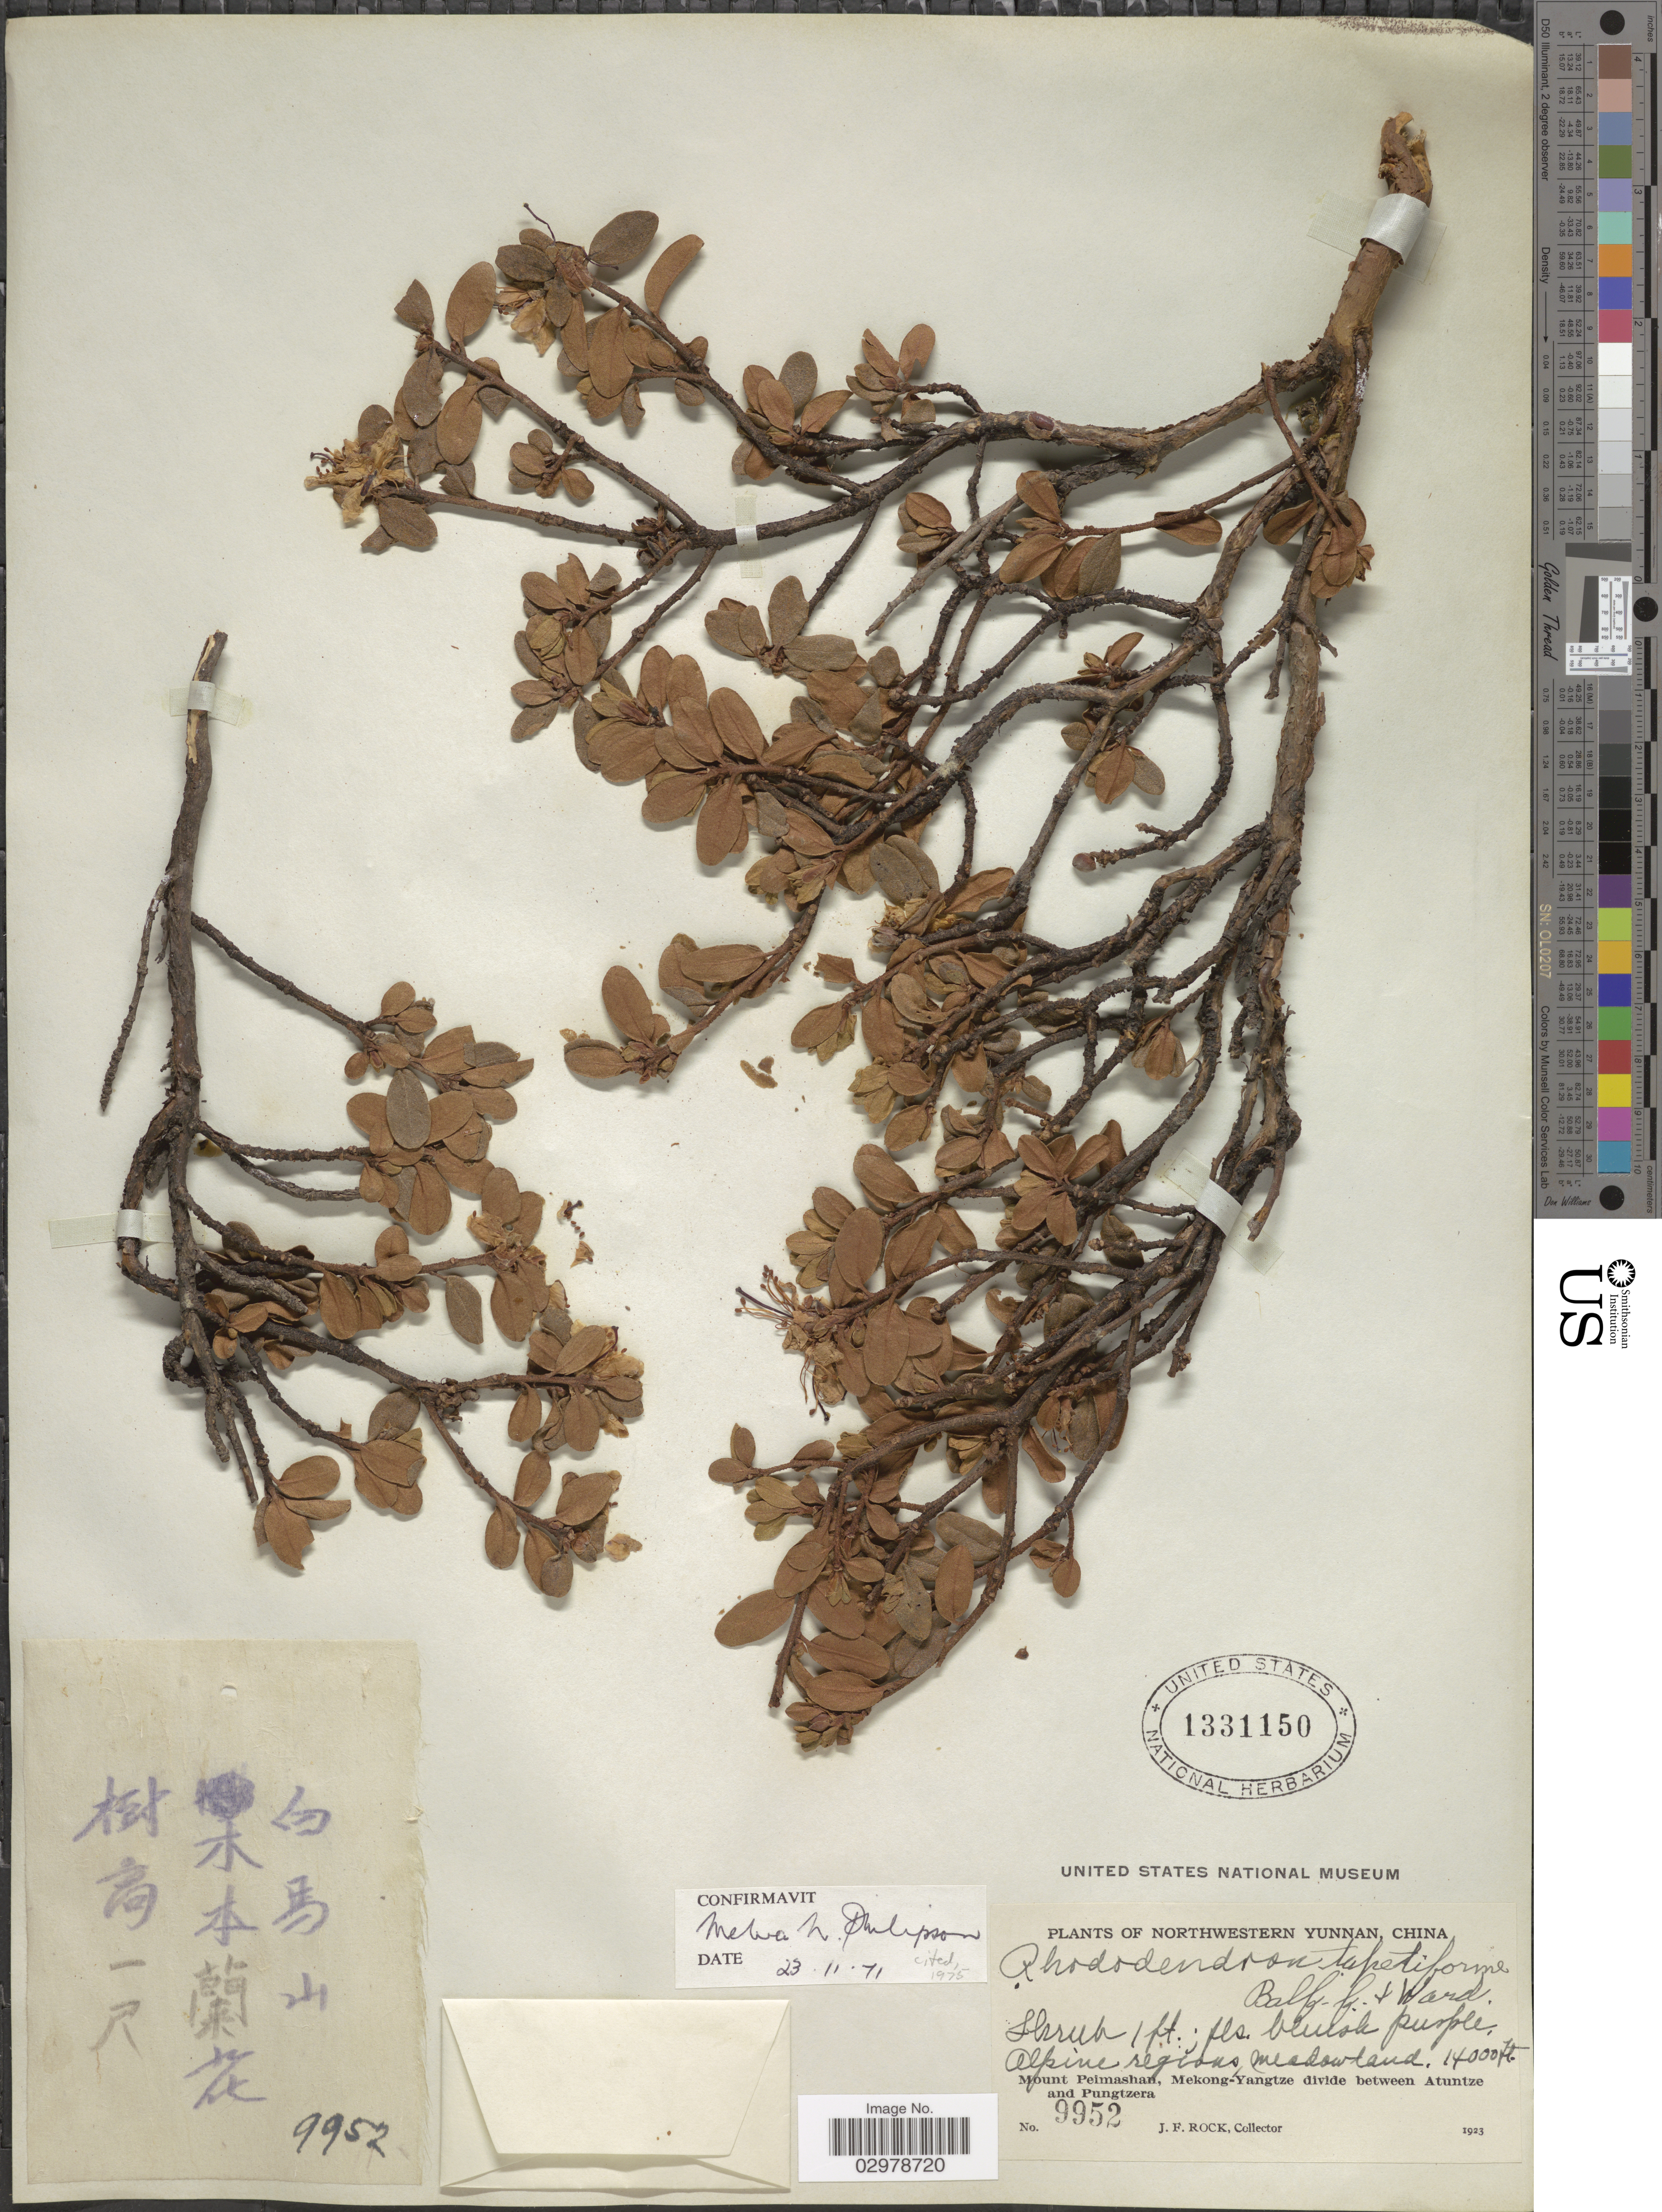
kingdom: Plantae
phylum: Tracheophyta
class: Magnoliopsida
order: Ericales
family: Ericaceae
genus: Rhododendron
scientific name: Rhododendron tapetiforme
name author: Balf. f. & Kingdon-Ward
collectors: J. Rock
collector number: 9952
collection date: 1923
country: China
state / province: Yunnan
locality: Northwestern Yunnan. Mount Peimashan, Mekong-Yangtze divide between Atuntze and Pungtzera.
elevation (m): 4267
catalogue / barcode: US 1331150